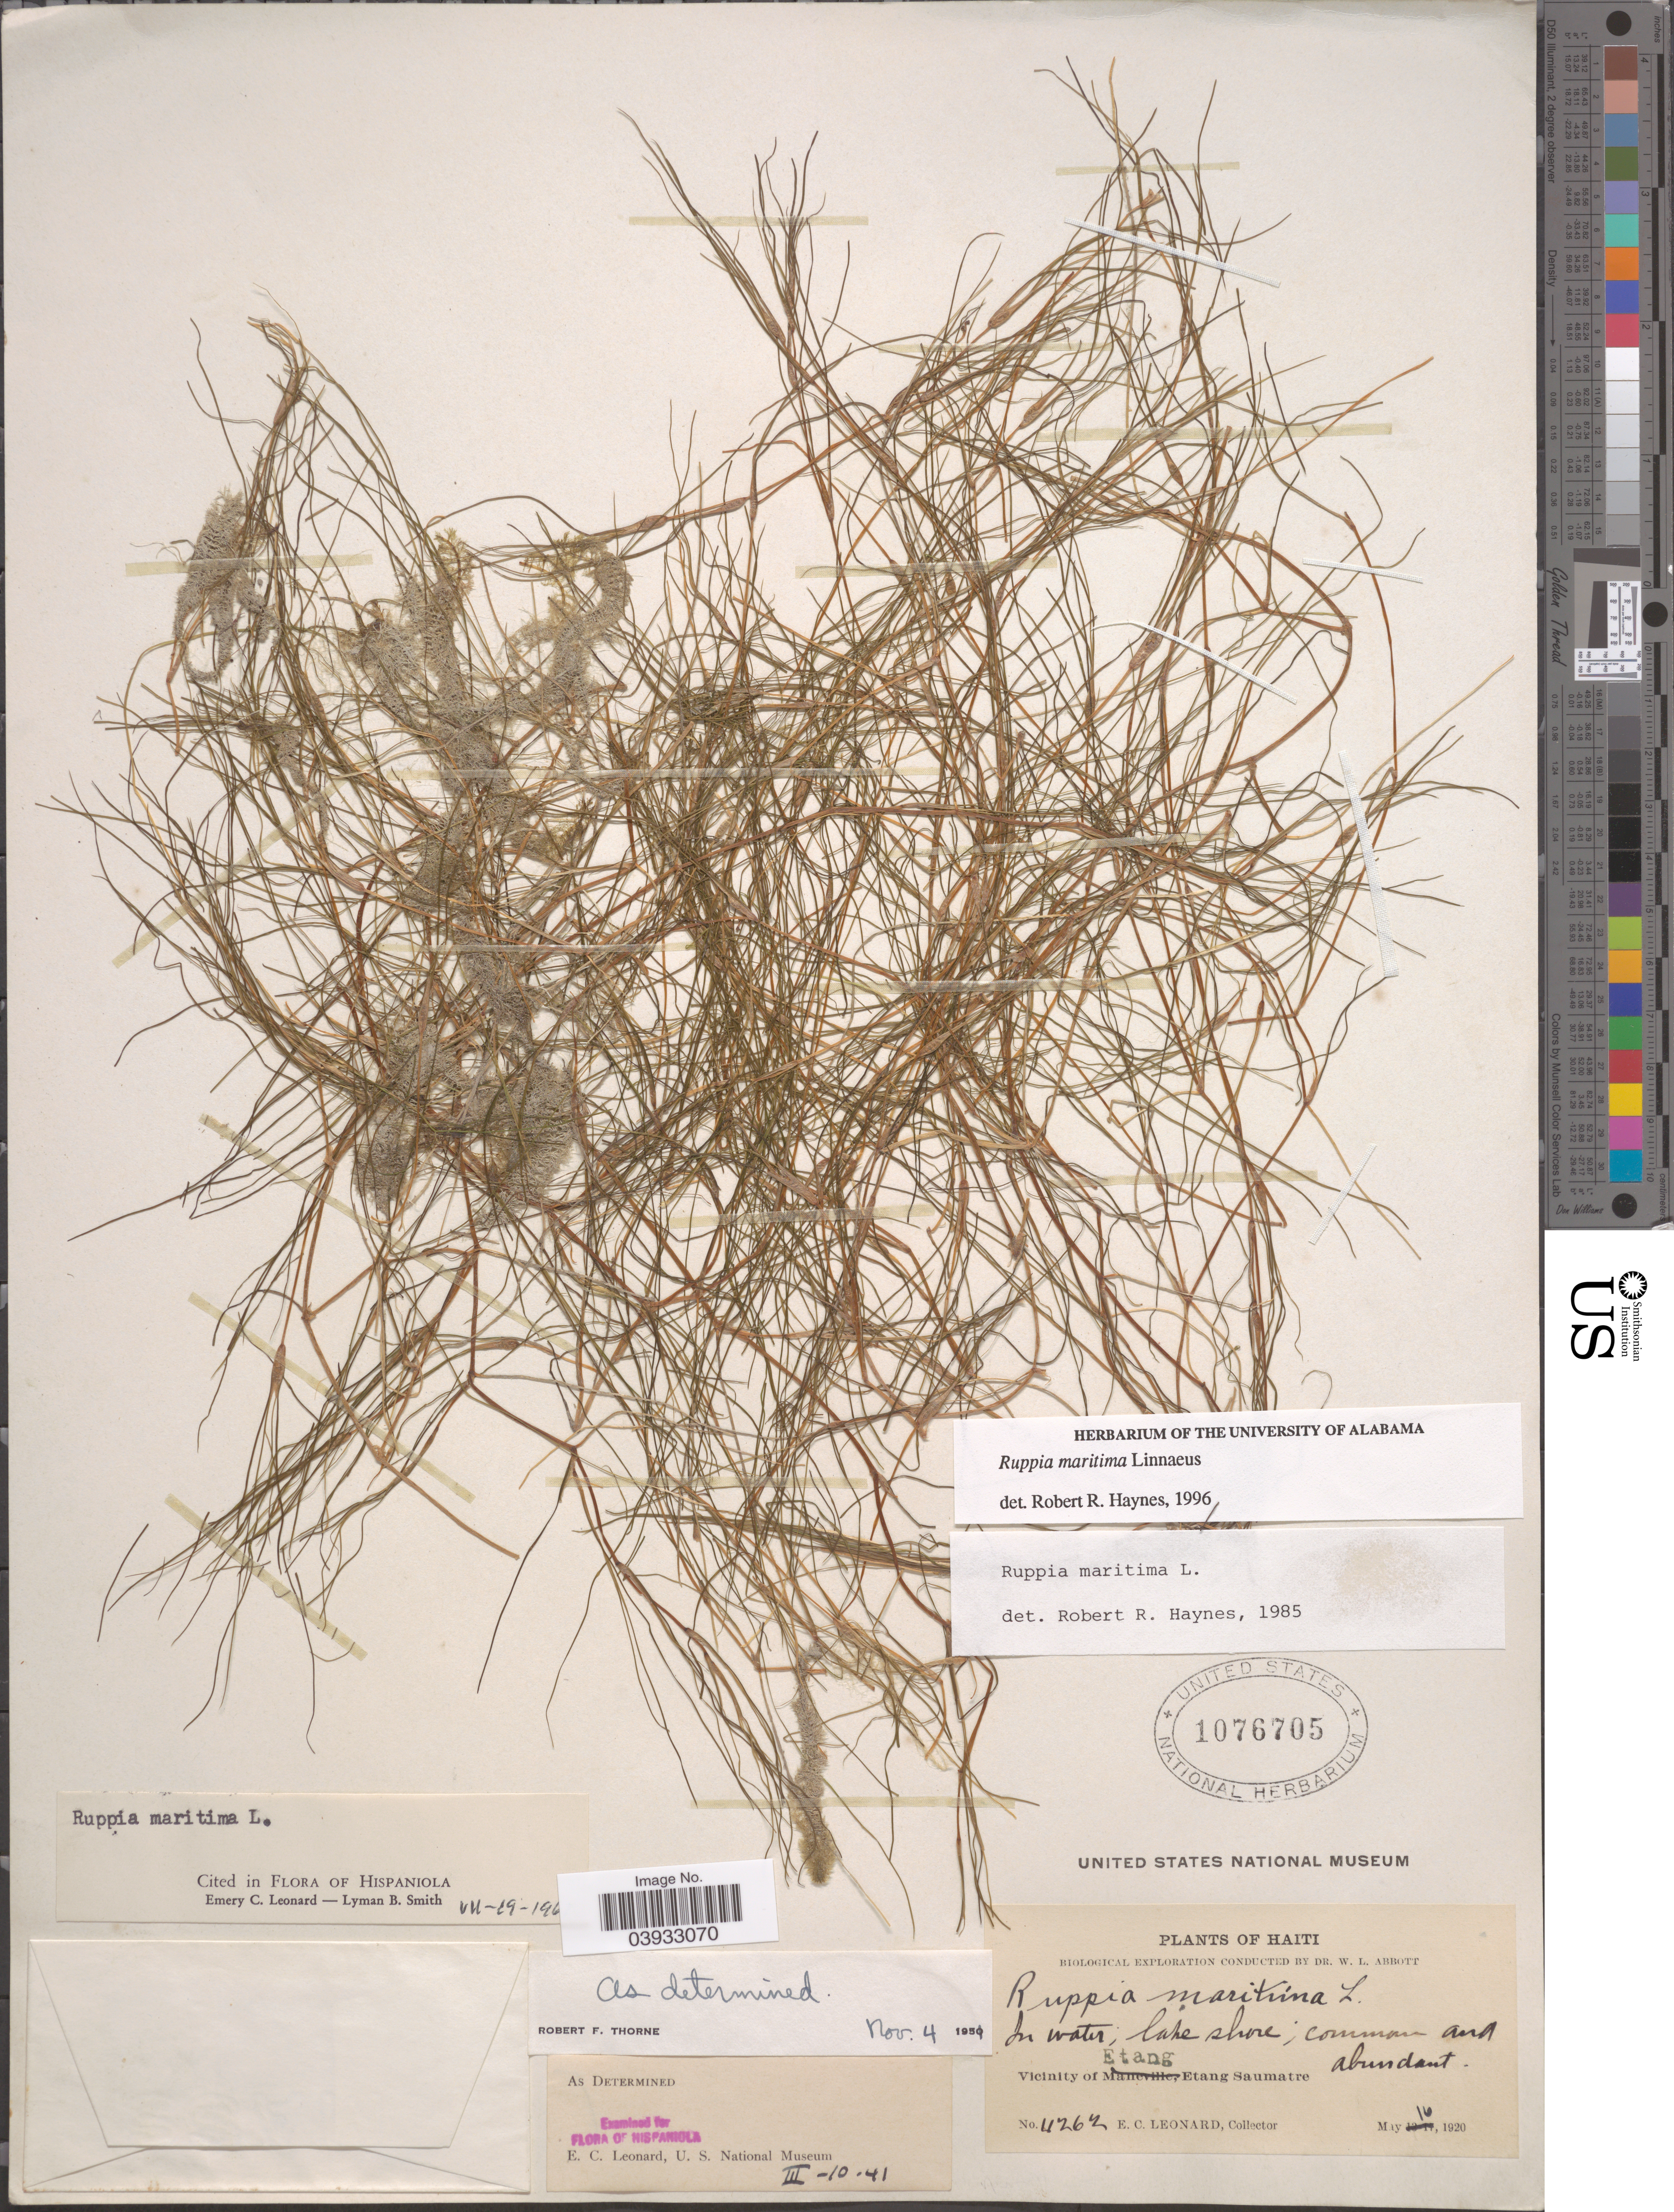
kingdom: Plantae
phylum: Tracheophyta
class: Liliopsida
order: Alismatales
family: Ruppiaceae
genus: Ruppia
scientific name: Ruppia maritima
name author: L.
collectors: E. C. Leonard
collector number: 4262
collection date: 1920-05-16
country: Haiti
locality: Vicinity of Etang, Etang Saumatre.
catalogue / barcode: US 1076705